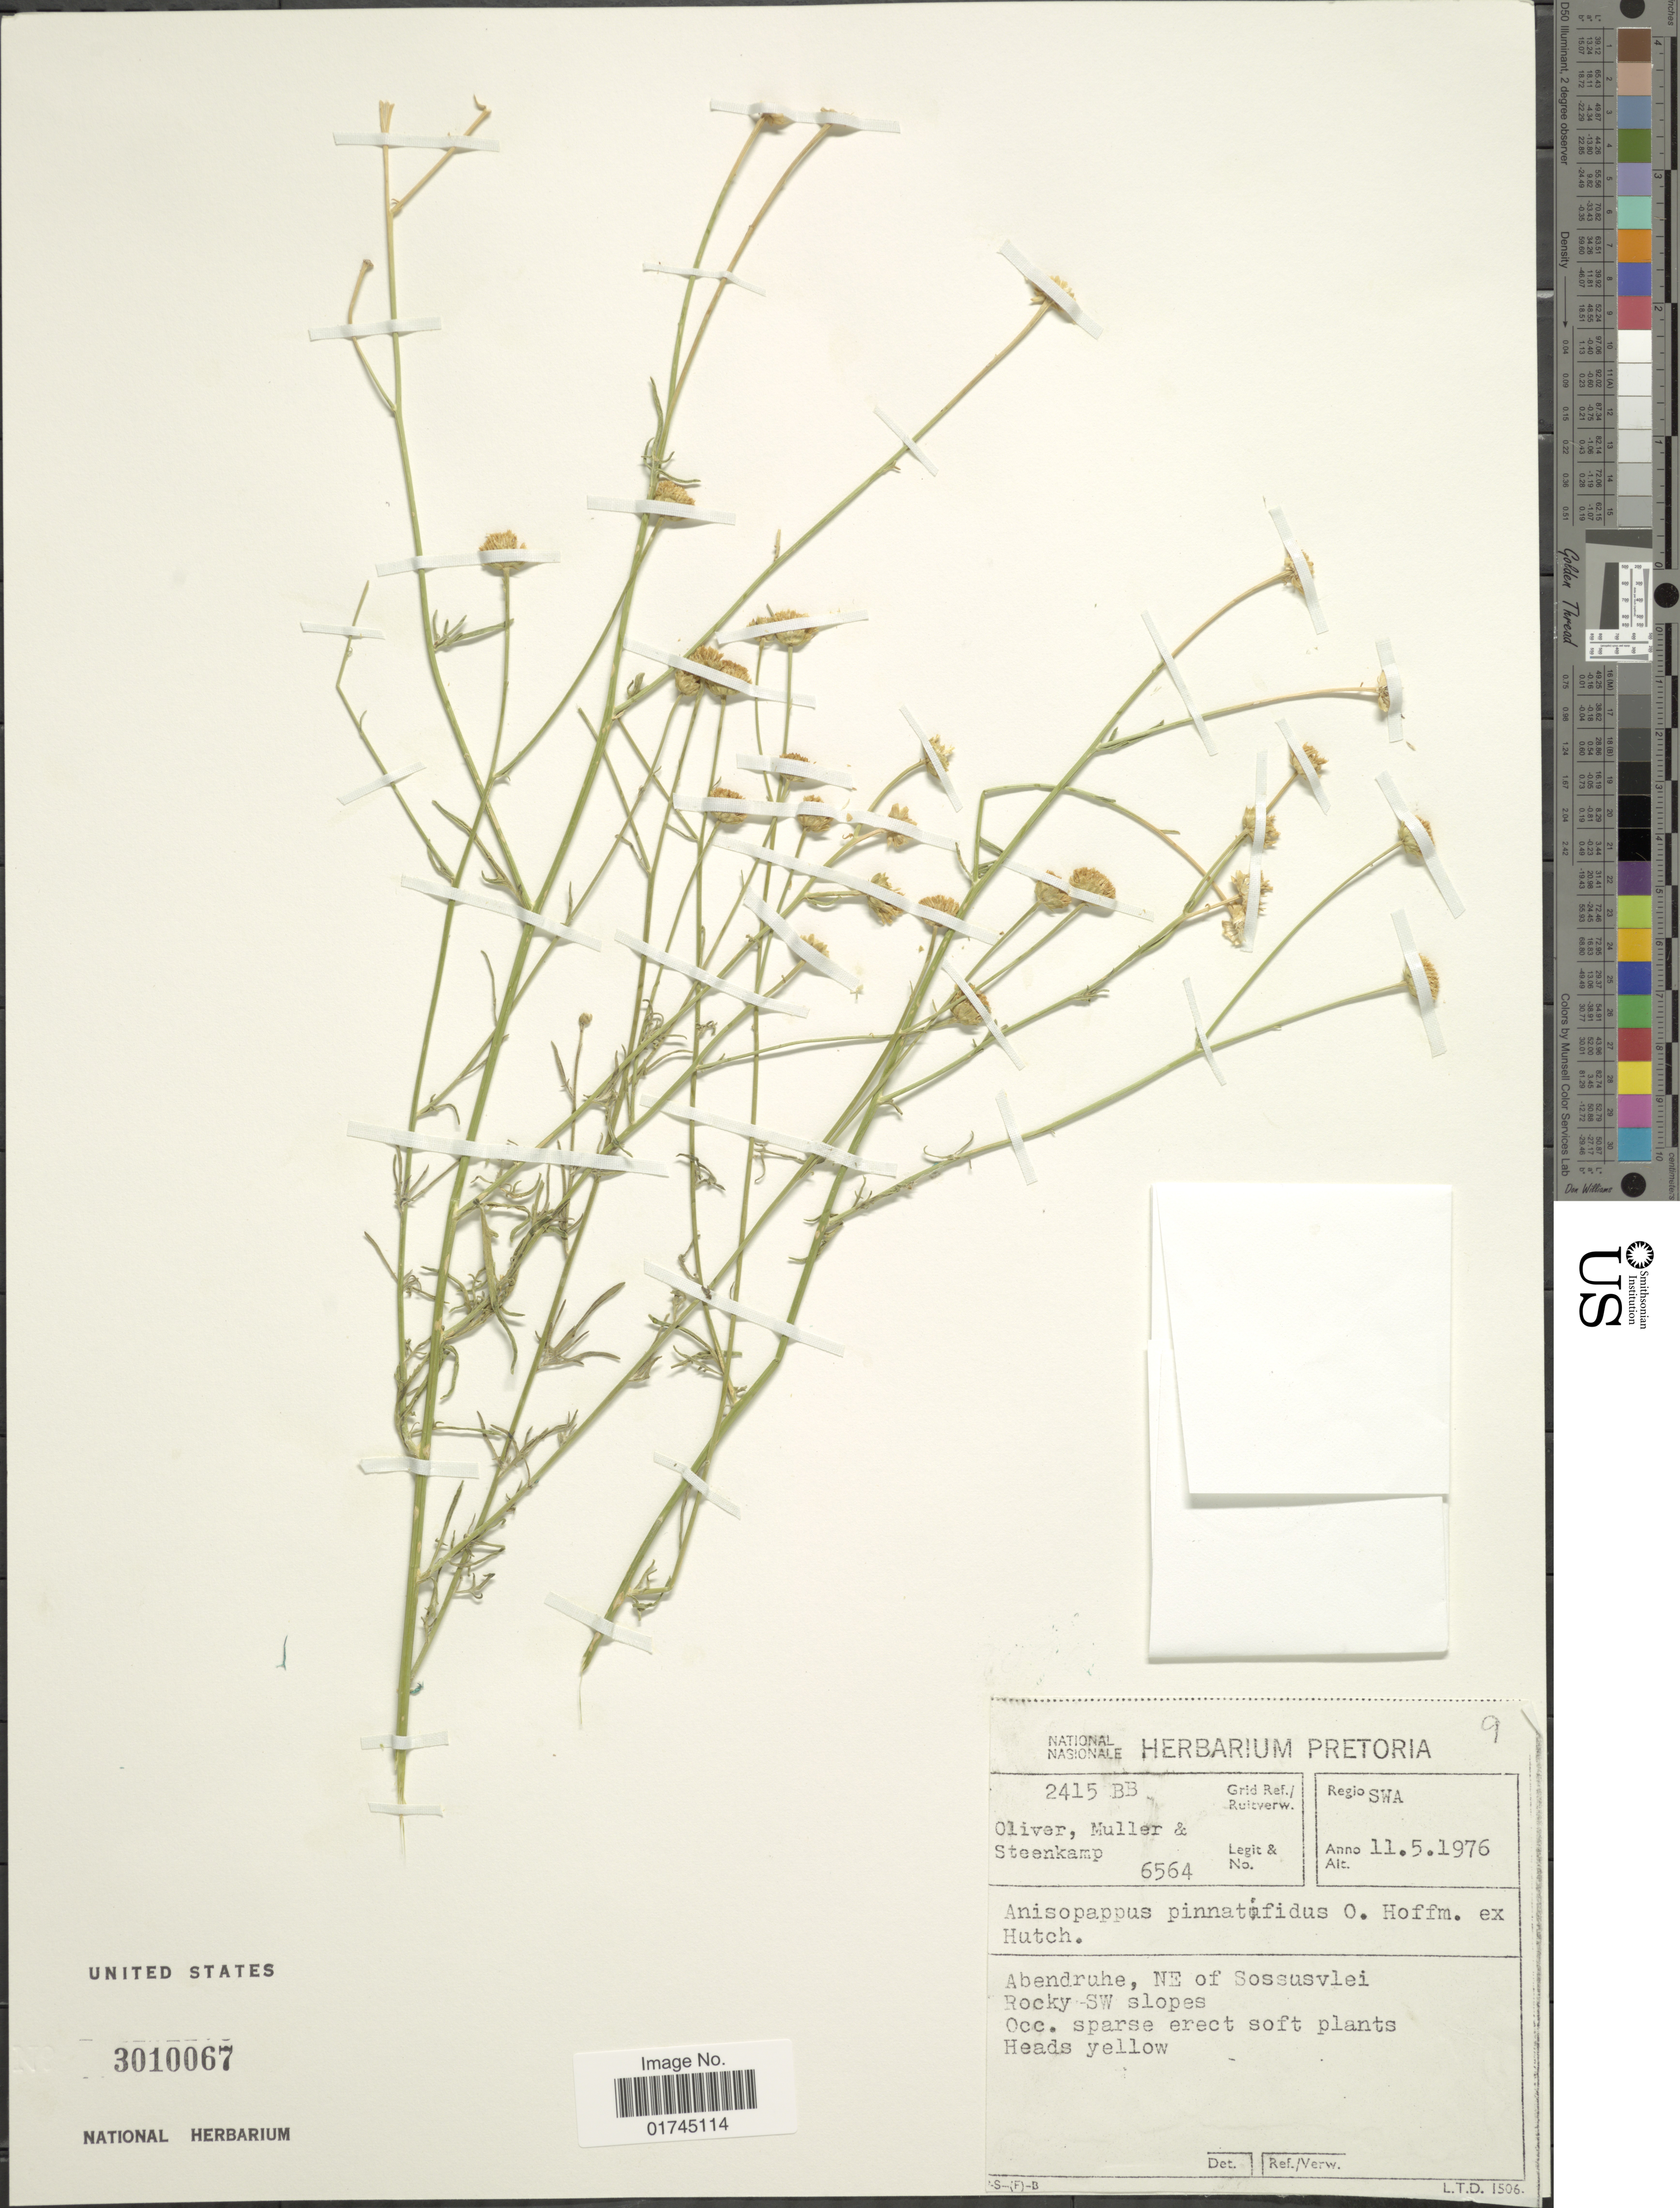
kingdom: Plantae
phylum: Tracheophyta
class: Magnoliopsida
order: Asterales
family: Asteraceae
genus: Anisopappus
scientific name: Anisopappus pinnatifidus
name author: (Klatt) O. Hoffm. ex Hutch.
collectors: Oliver, --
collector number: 2415BB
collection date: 1976-05-11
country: Namibia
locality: SWA, Abendruhe, NE of Sossusvlei, rocky slopes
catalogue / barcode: US 3010067